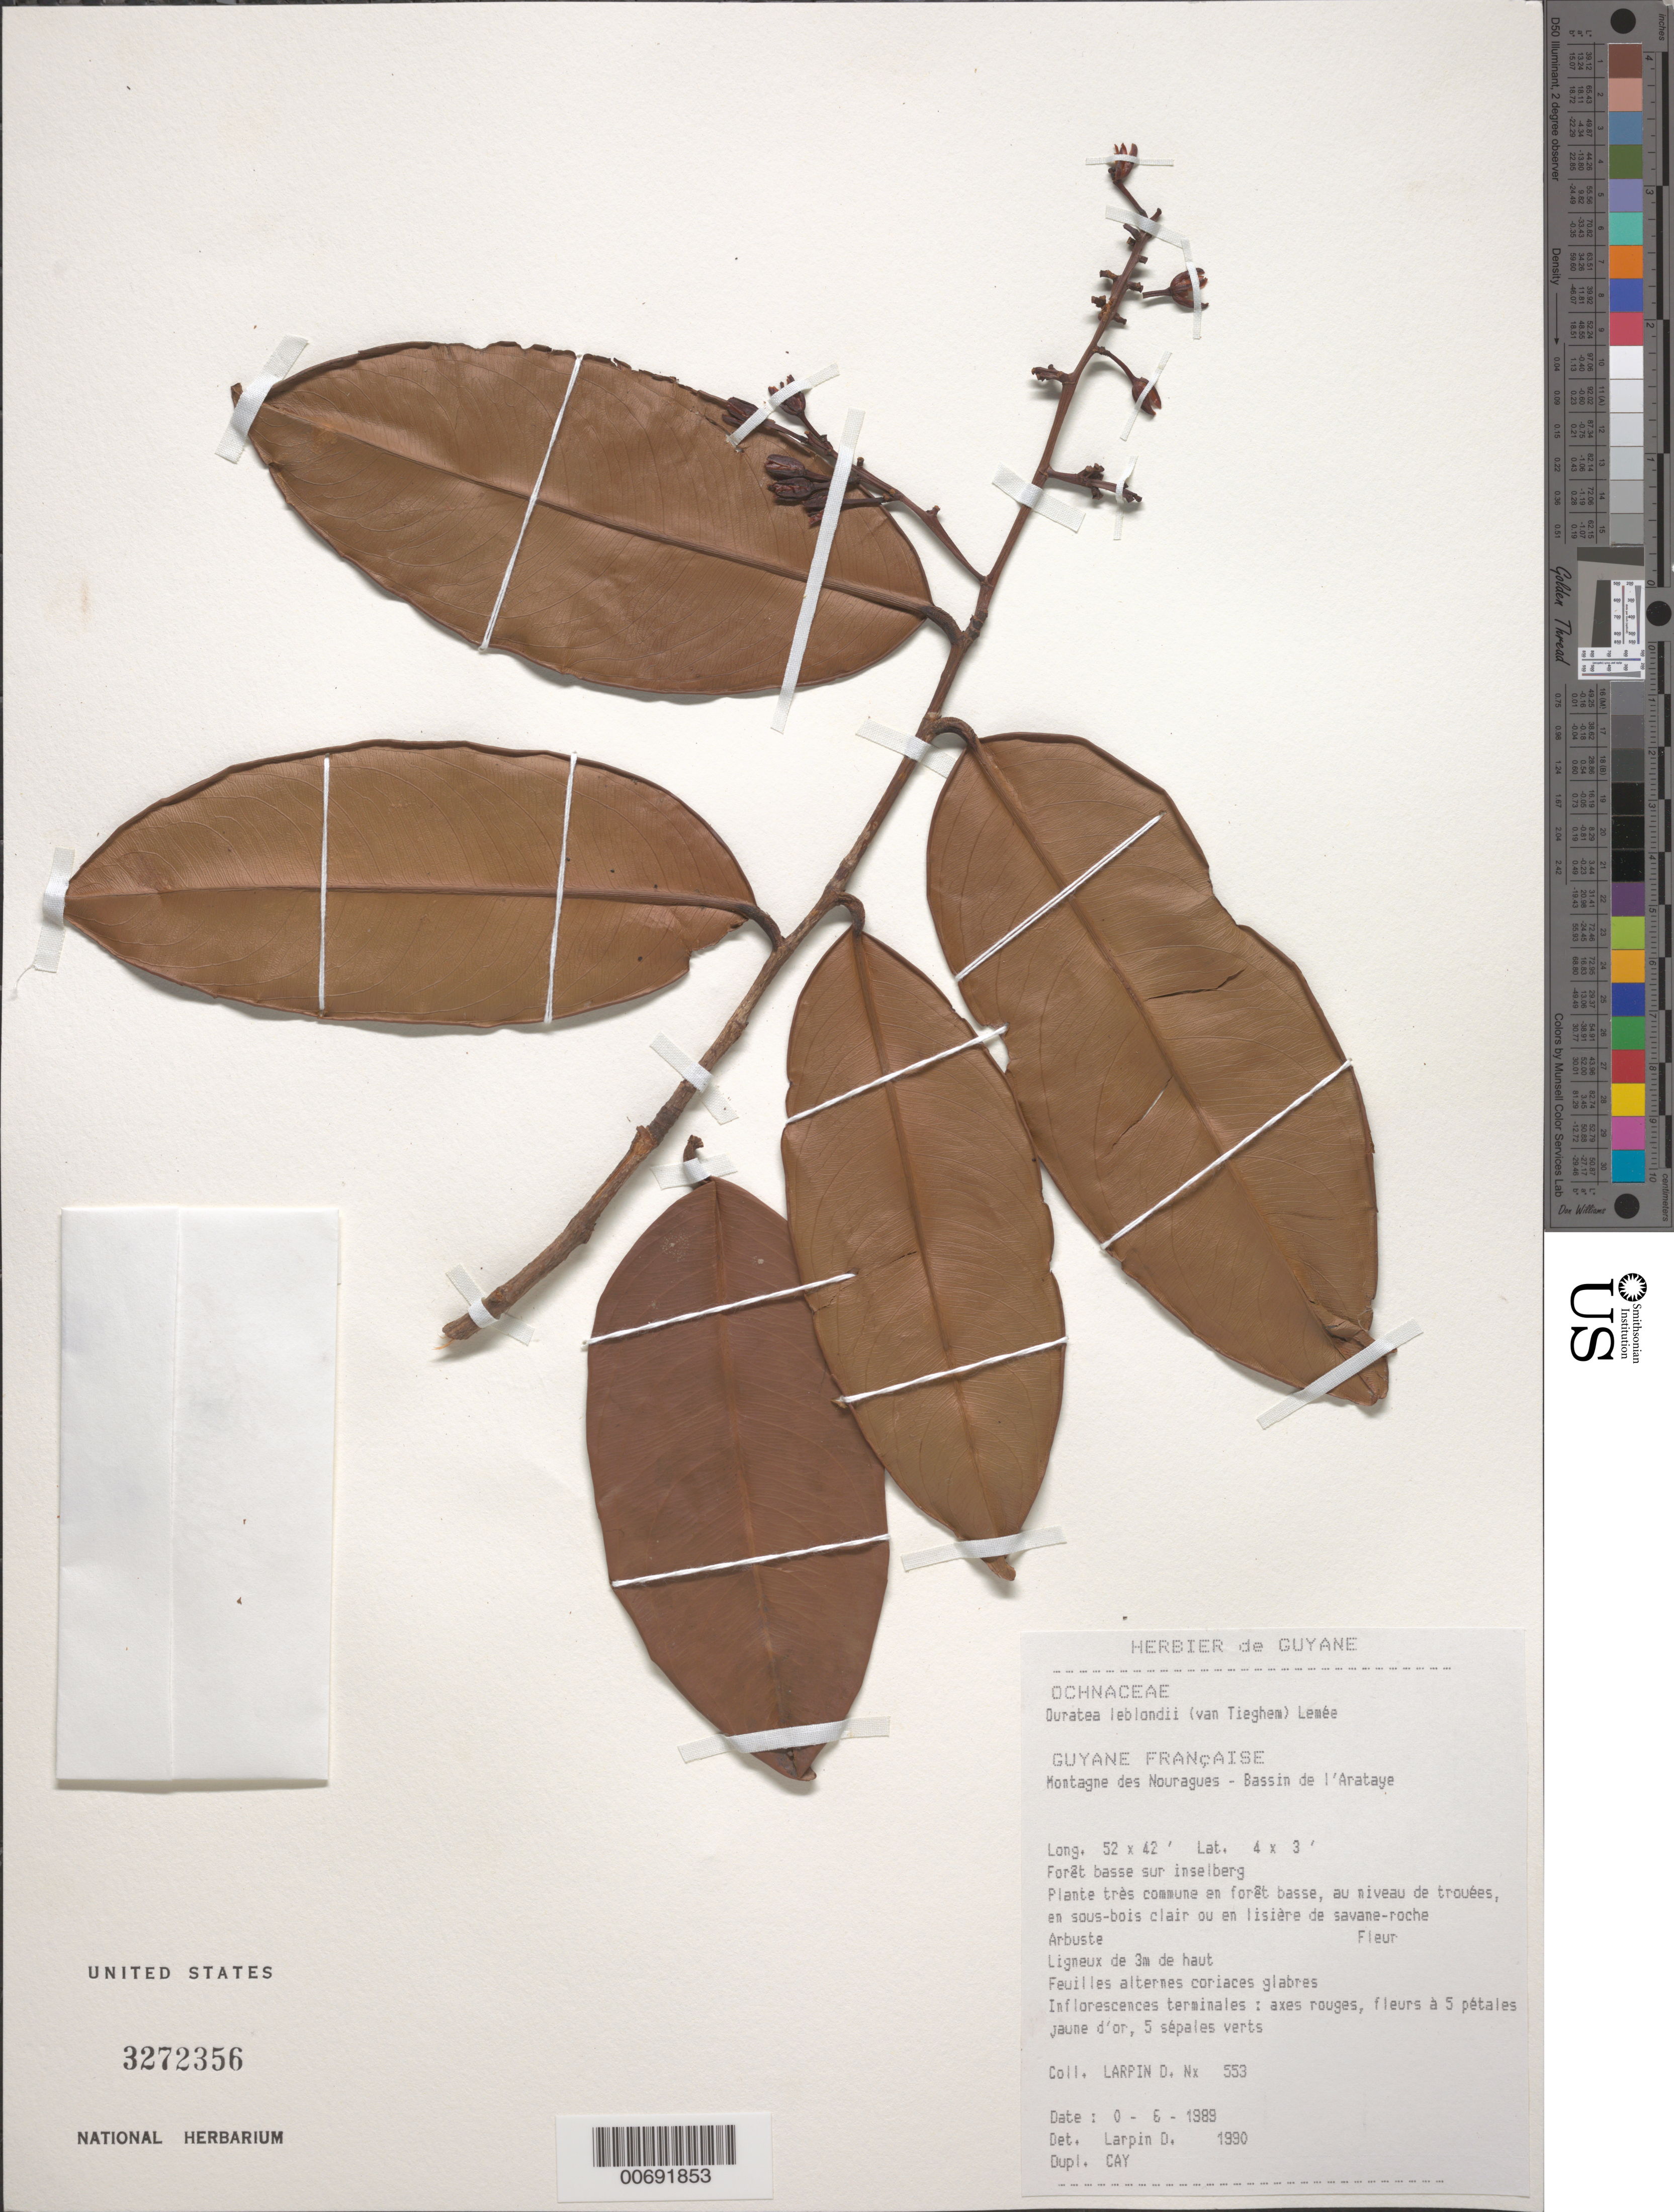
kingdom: Plantae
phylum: Tracheophyta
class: Magnoliopsida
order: Malpighiales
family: Ochnaceae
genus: Ouratea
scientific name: Ouratea leblondii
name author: (Tiegh.) Lemée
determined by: Larpin, D.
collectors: D. Larpin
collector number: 553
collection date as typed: Jun-89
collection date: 1989-06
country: French Guiana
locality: Station des Nouragues, Bassin de l'Approuague, Arataye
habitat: Low altitude forest on inselberg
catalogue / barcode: US 3272356